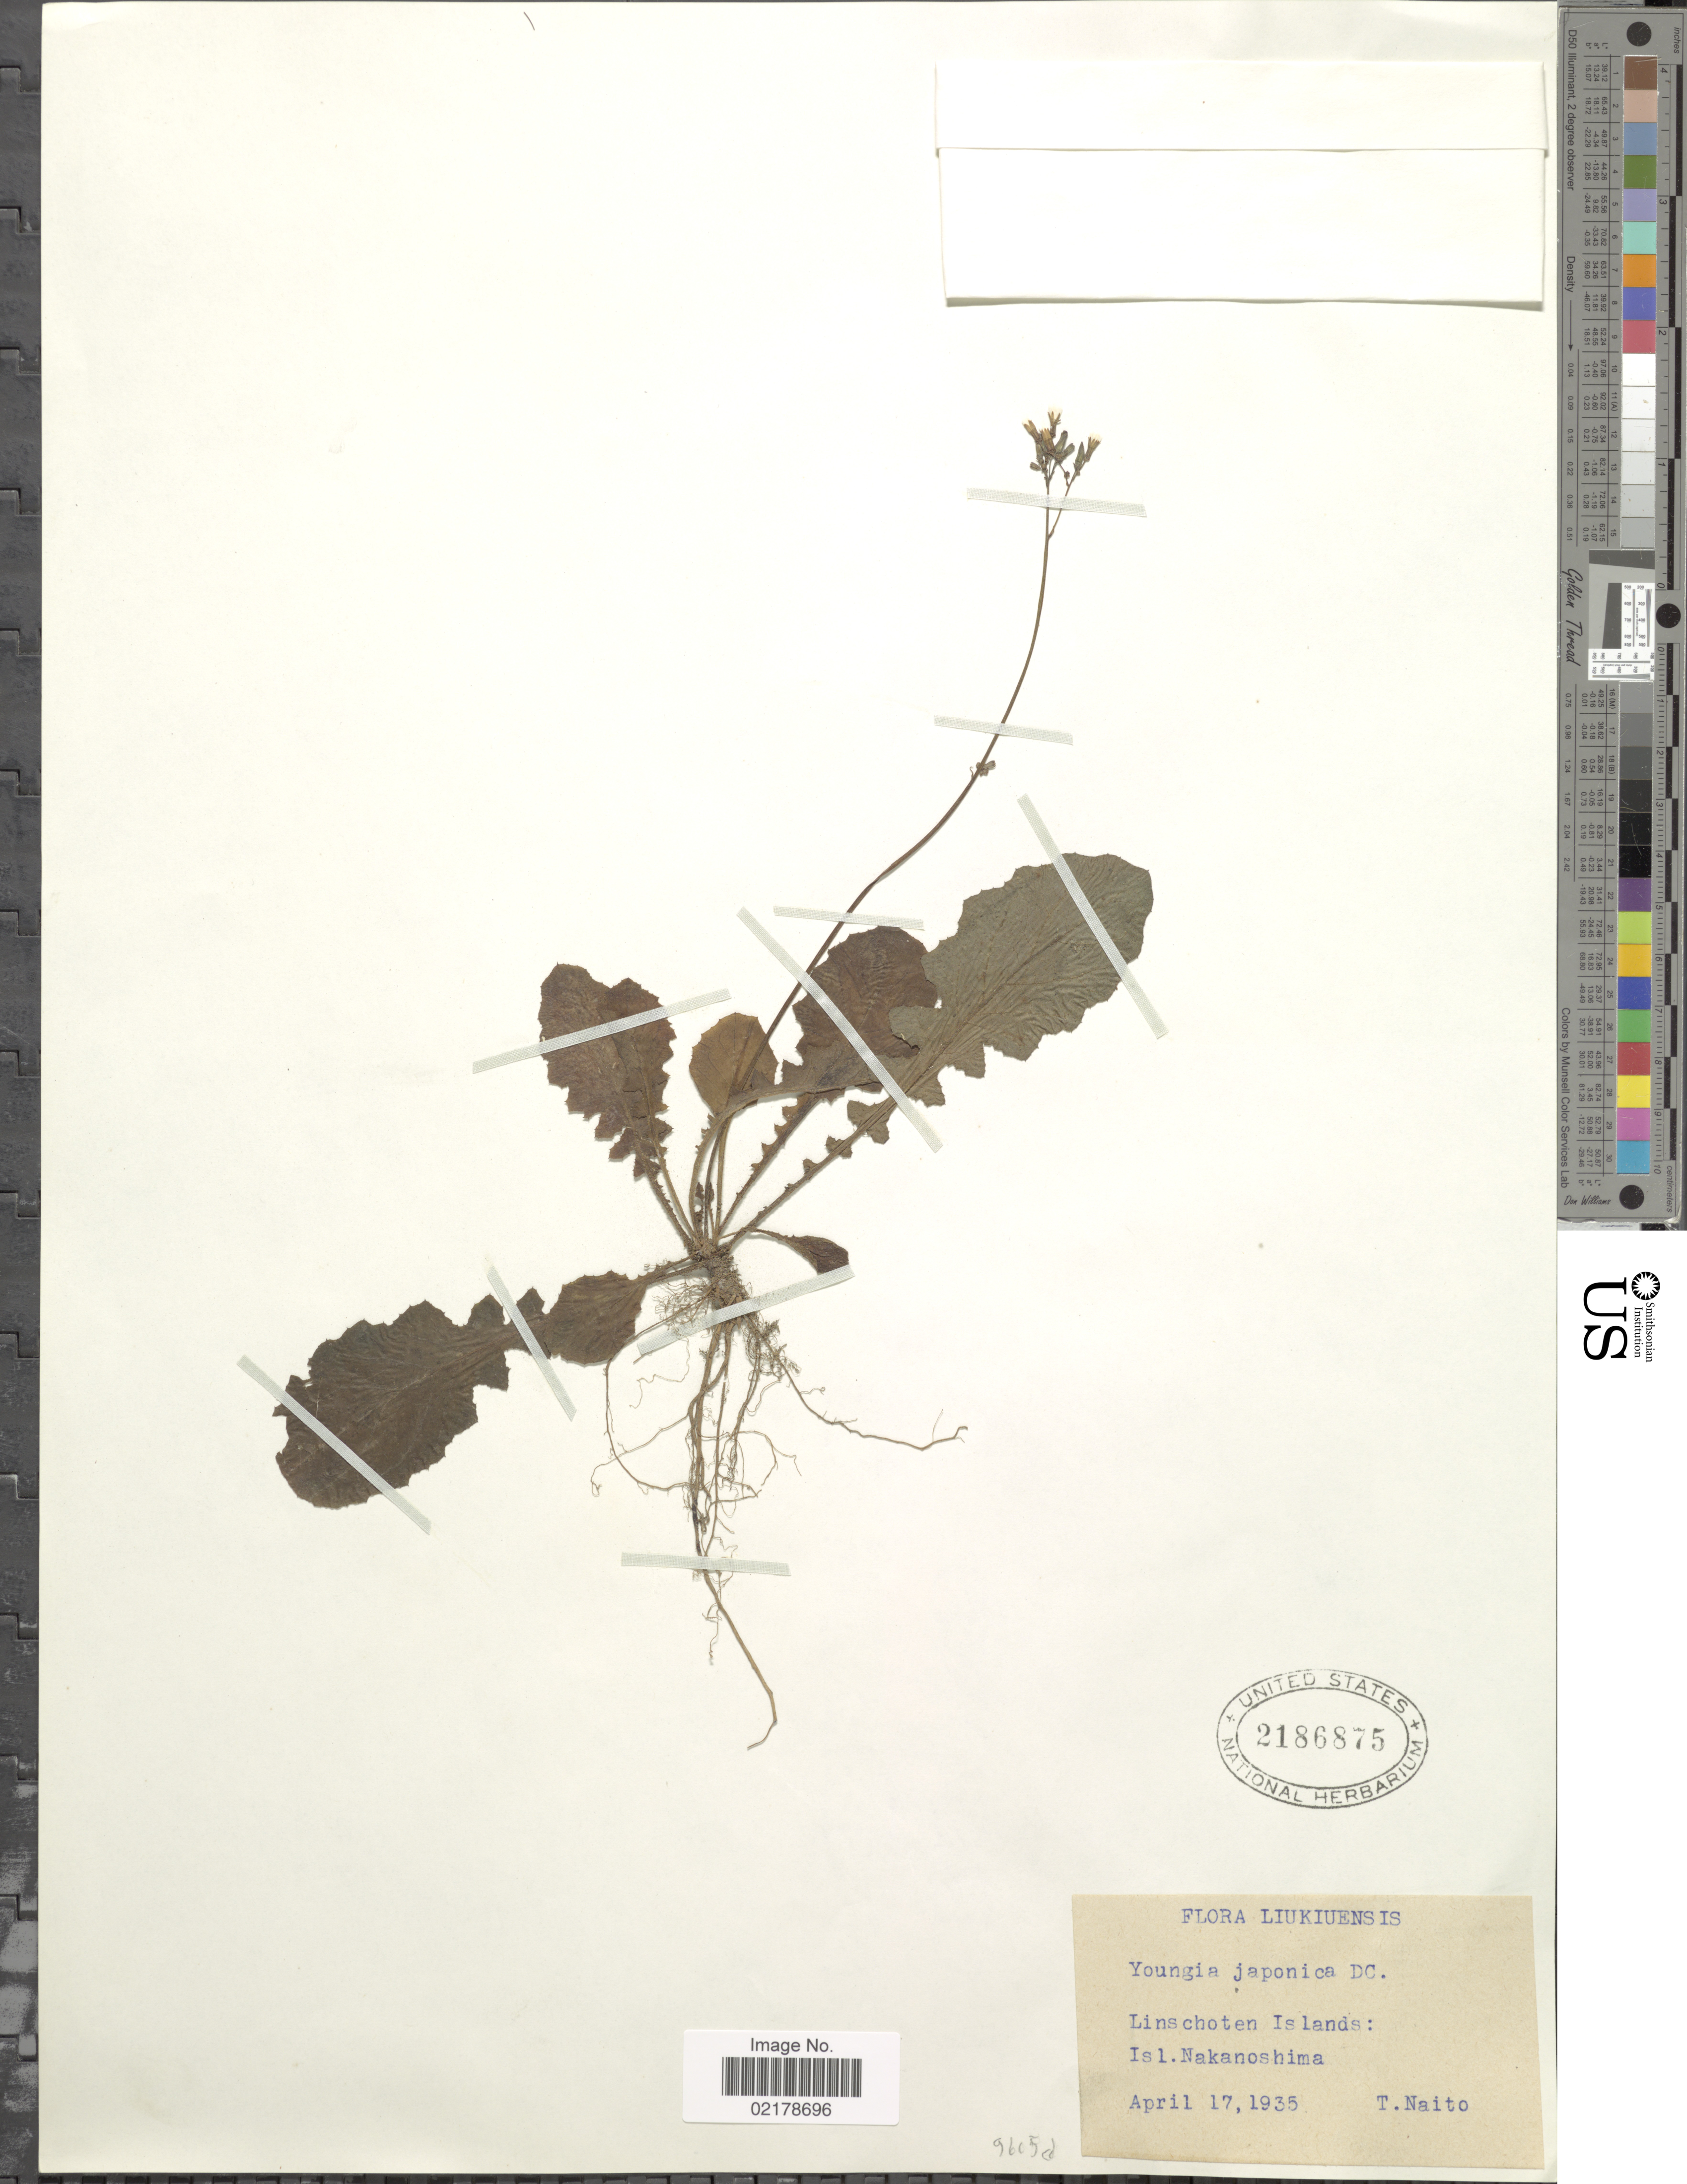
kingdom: Plantae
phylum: Tracheophyta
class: Magnoliopsida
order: Asterales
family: Asteraceae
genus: Youngia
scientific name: Youngia japonica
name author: (L.) DC.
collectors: T. Naito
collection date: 1935-04-17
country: Japan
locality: Liukiuensis. Linschoten Islands: Isl. Nakanoshima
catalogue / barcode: US 2186875